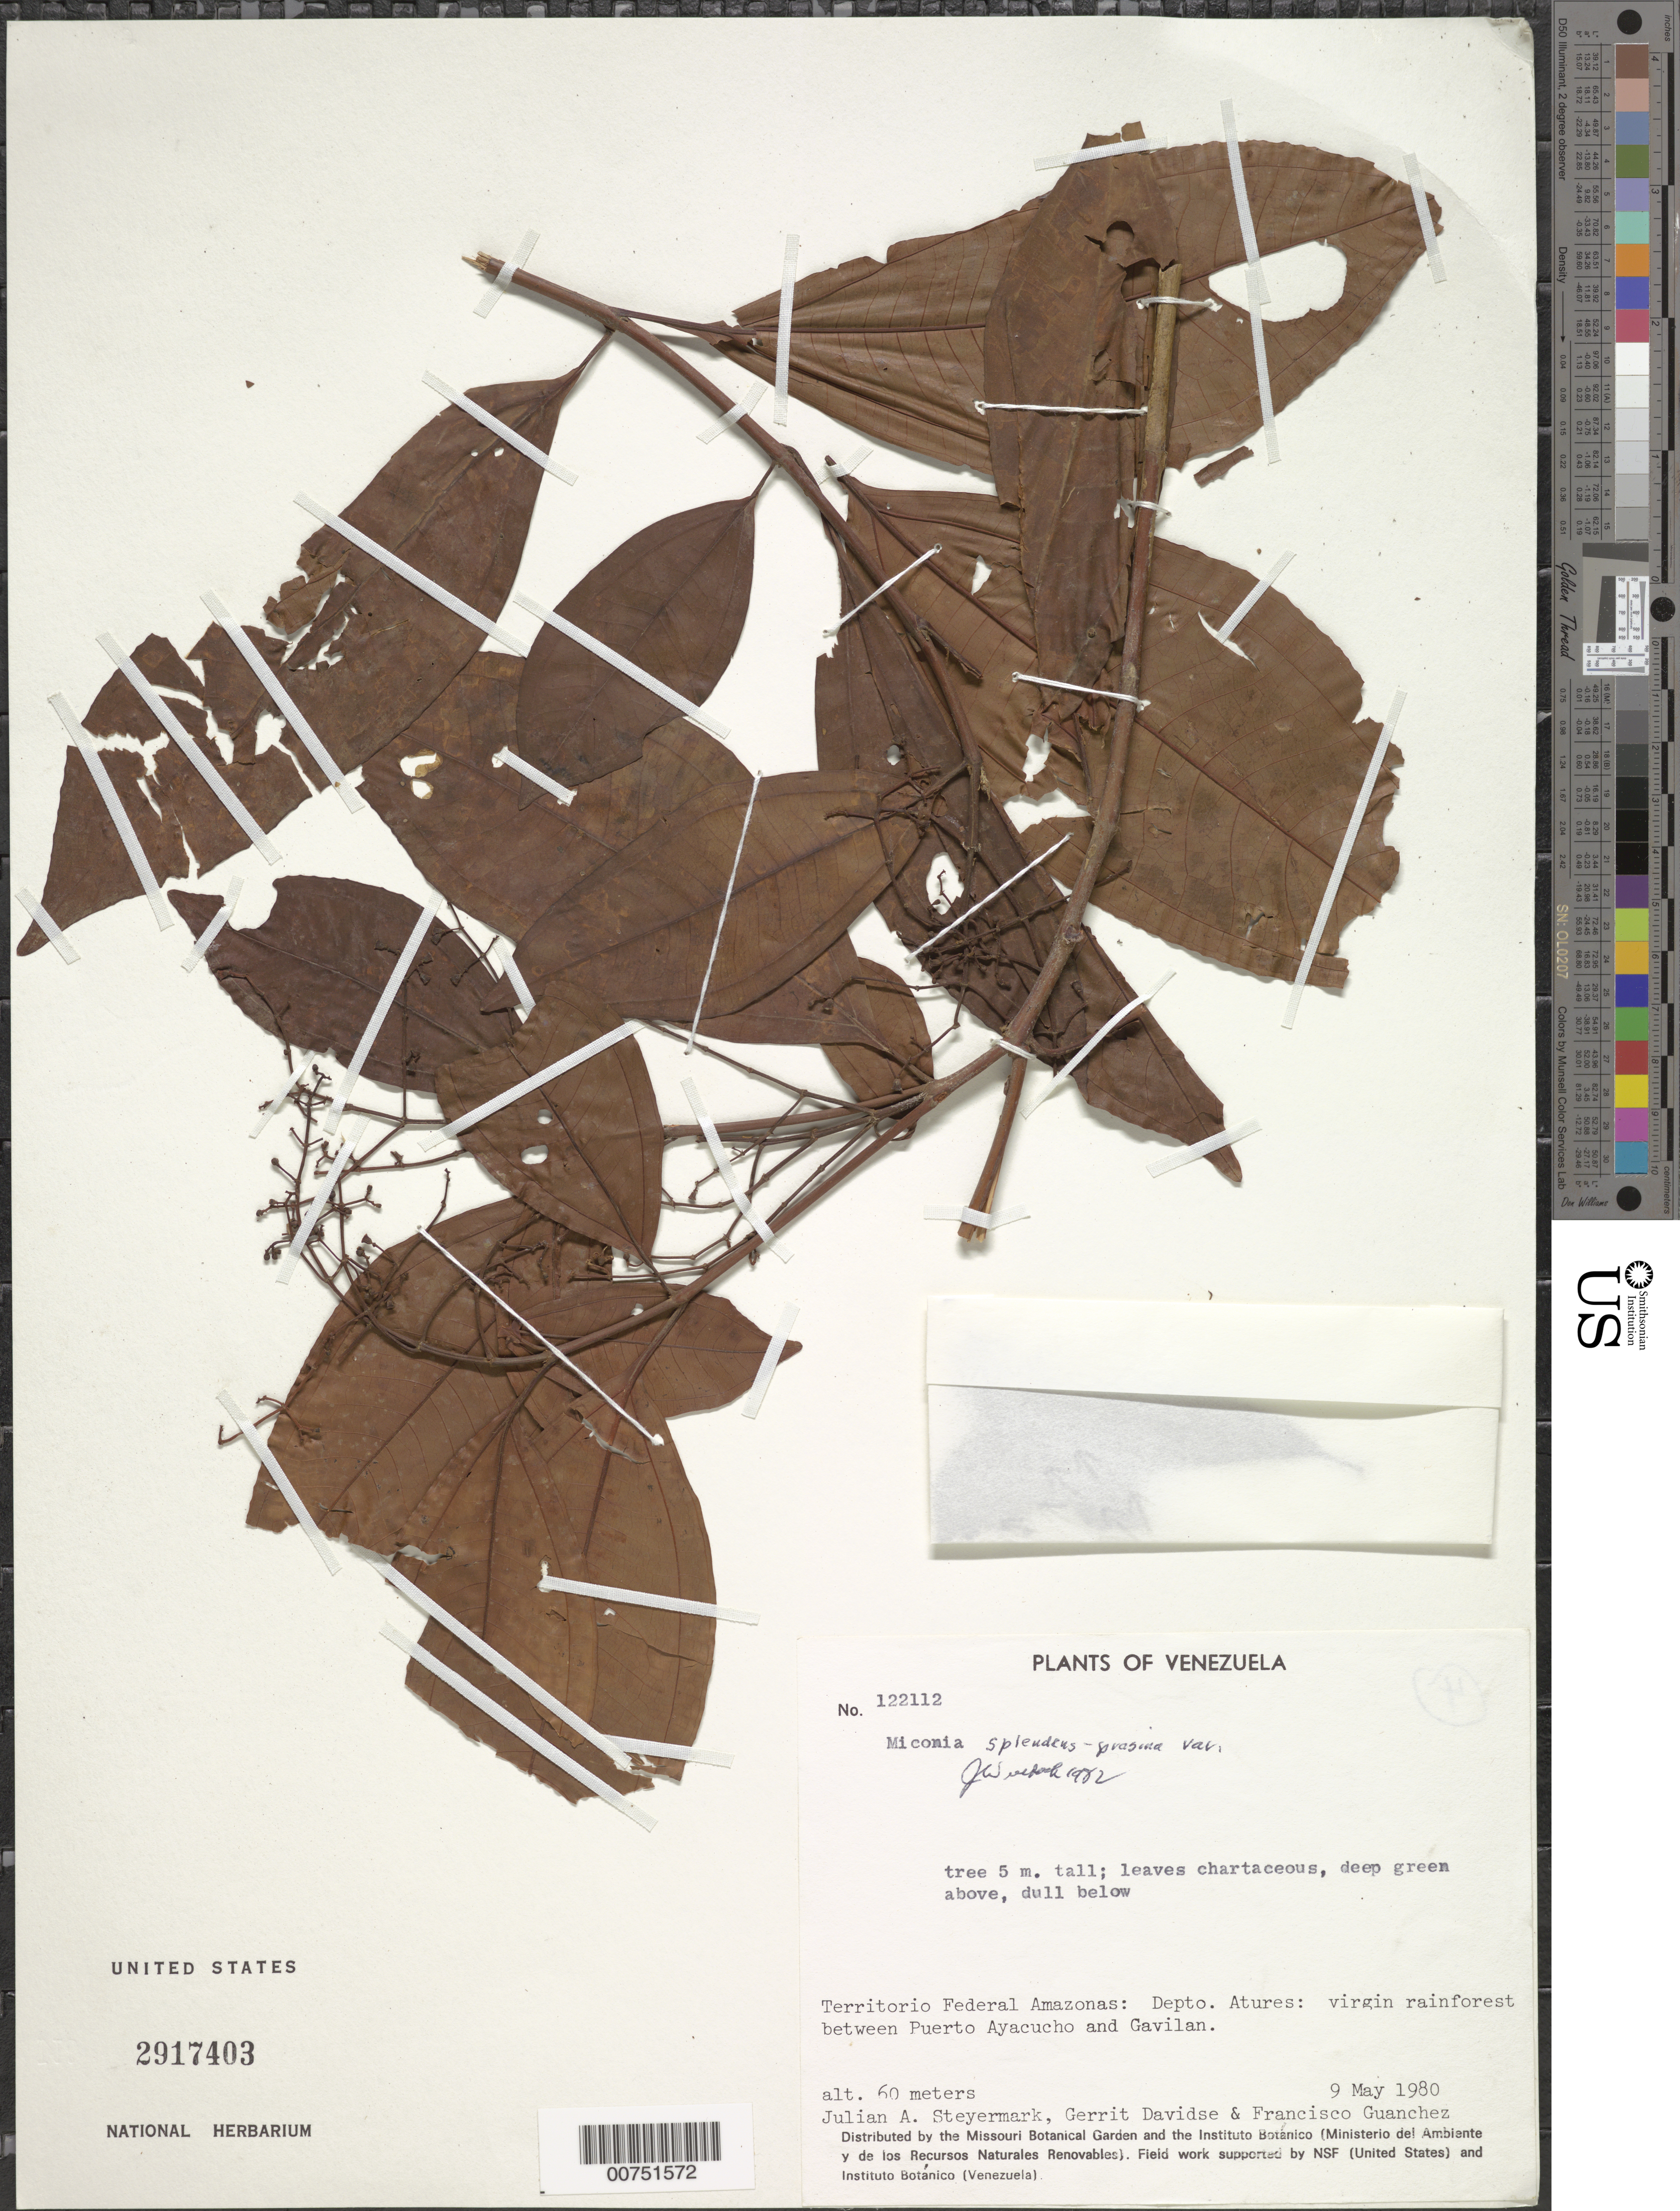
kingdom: Plantae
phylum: Tracheophyta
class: Magnoliopsida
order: Myrtales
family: Melastomataceae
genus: Miconia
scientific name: Miconia splendens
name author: (Sw.) Griseb.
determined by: Wurdack, John J., (US), US (UNITED STATES)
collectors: J. Steyermark, G. Davidse & F. Guánchez M.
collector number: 122112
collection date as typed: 9-May-80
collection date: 1980-05-09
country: Venezuela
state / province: Amazonas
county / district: Atures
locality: Puerto Ayacucho to Gavilan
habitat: Virgin rainforest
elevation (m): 60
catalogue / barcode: US 2917403